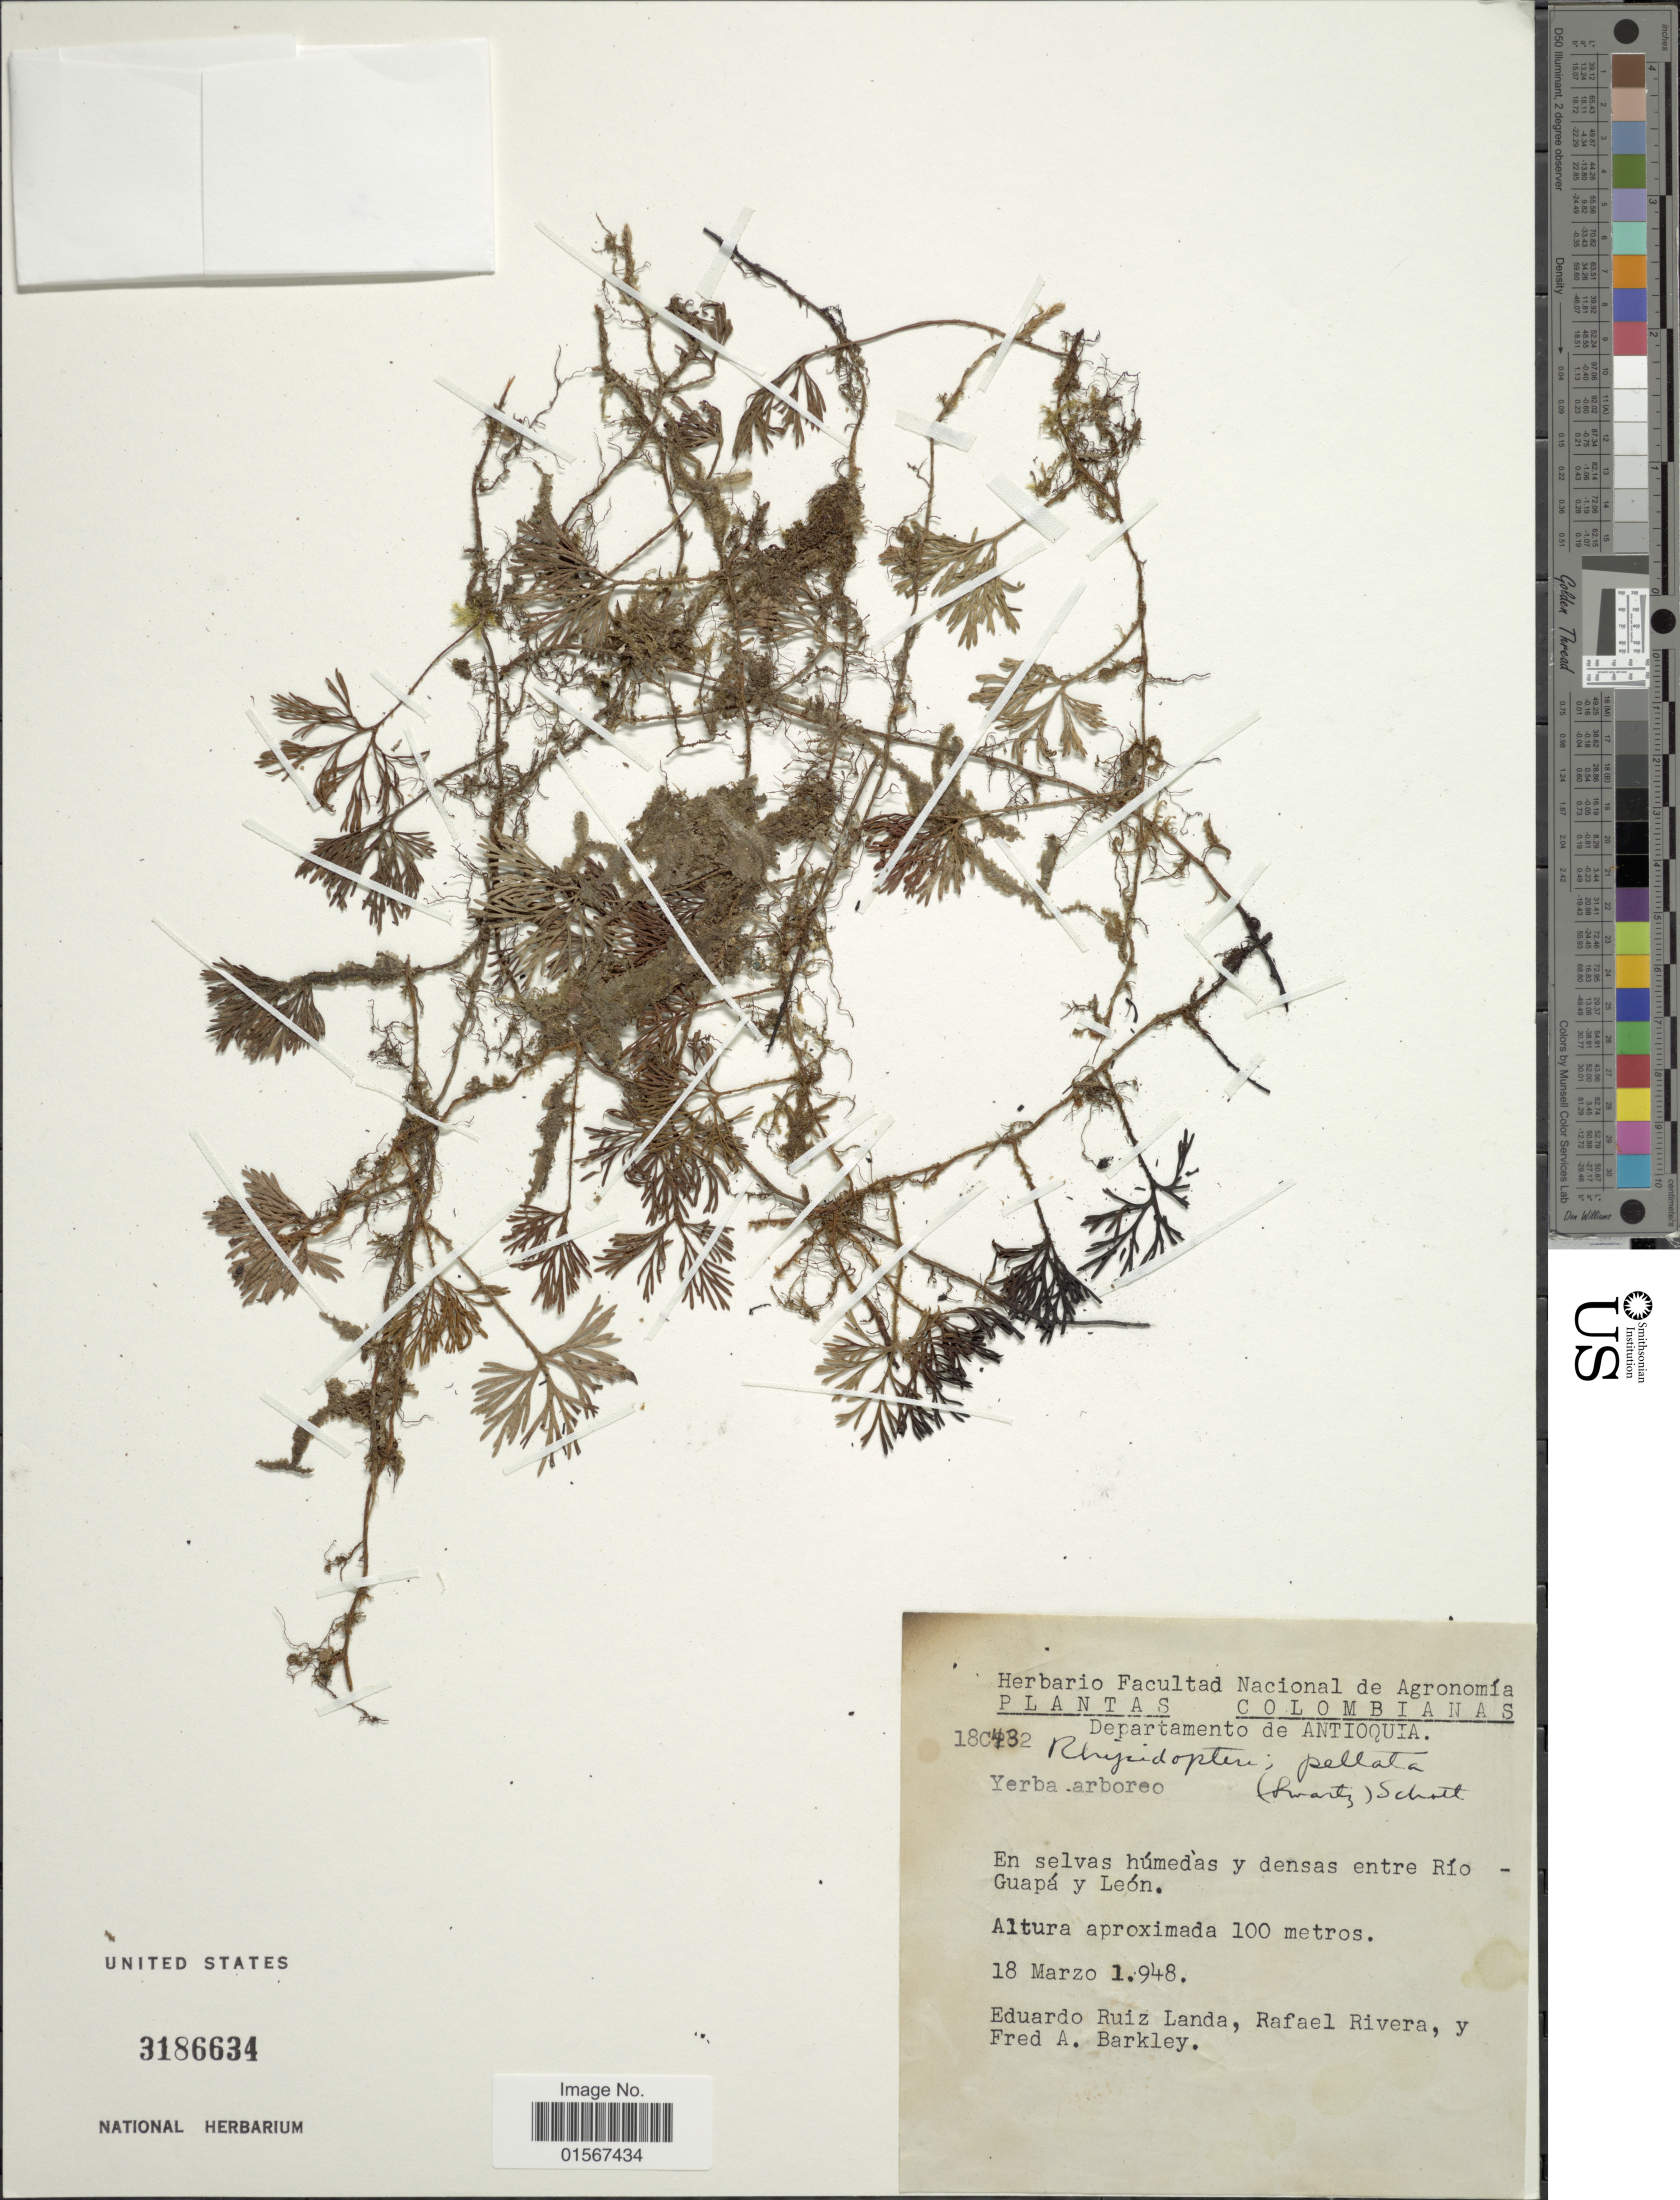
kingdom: Plantae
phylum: Tracheophyta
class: Polypodiopsida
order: Polypodiales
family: Dryopteridaceae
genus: Elaphoglossum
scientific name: Elaphoglossum peltatum f. peltatum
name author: (Sw.) Urb.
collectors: E. Ruiz Landa, R. Rivera & F. A. Barkley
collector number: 18C432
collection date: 1948-05-18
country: Colombia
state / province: Antioquia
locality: Colomnbianas, Antioquia, en selvas húmedas y densas entre Río Guapá y León.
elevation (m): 100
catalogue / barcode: US 3186634